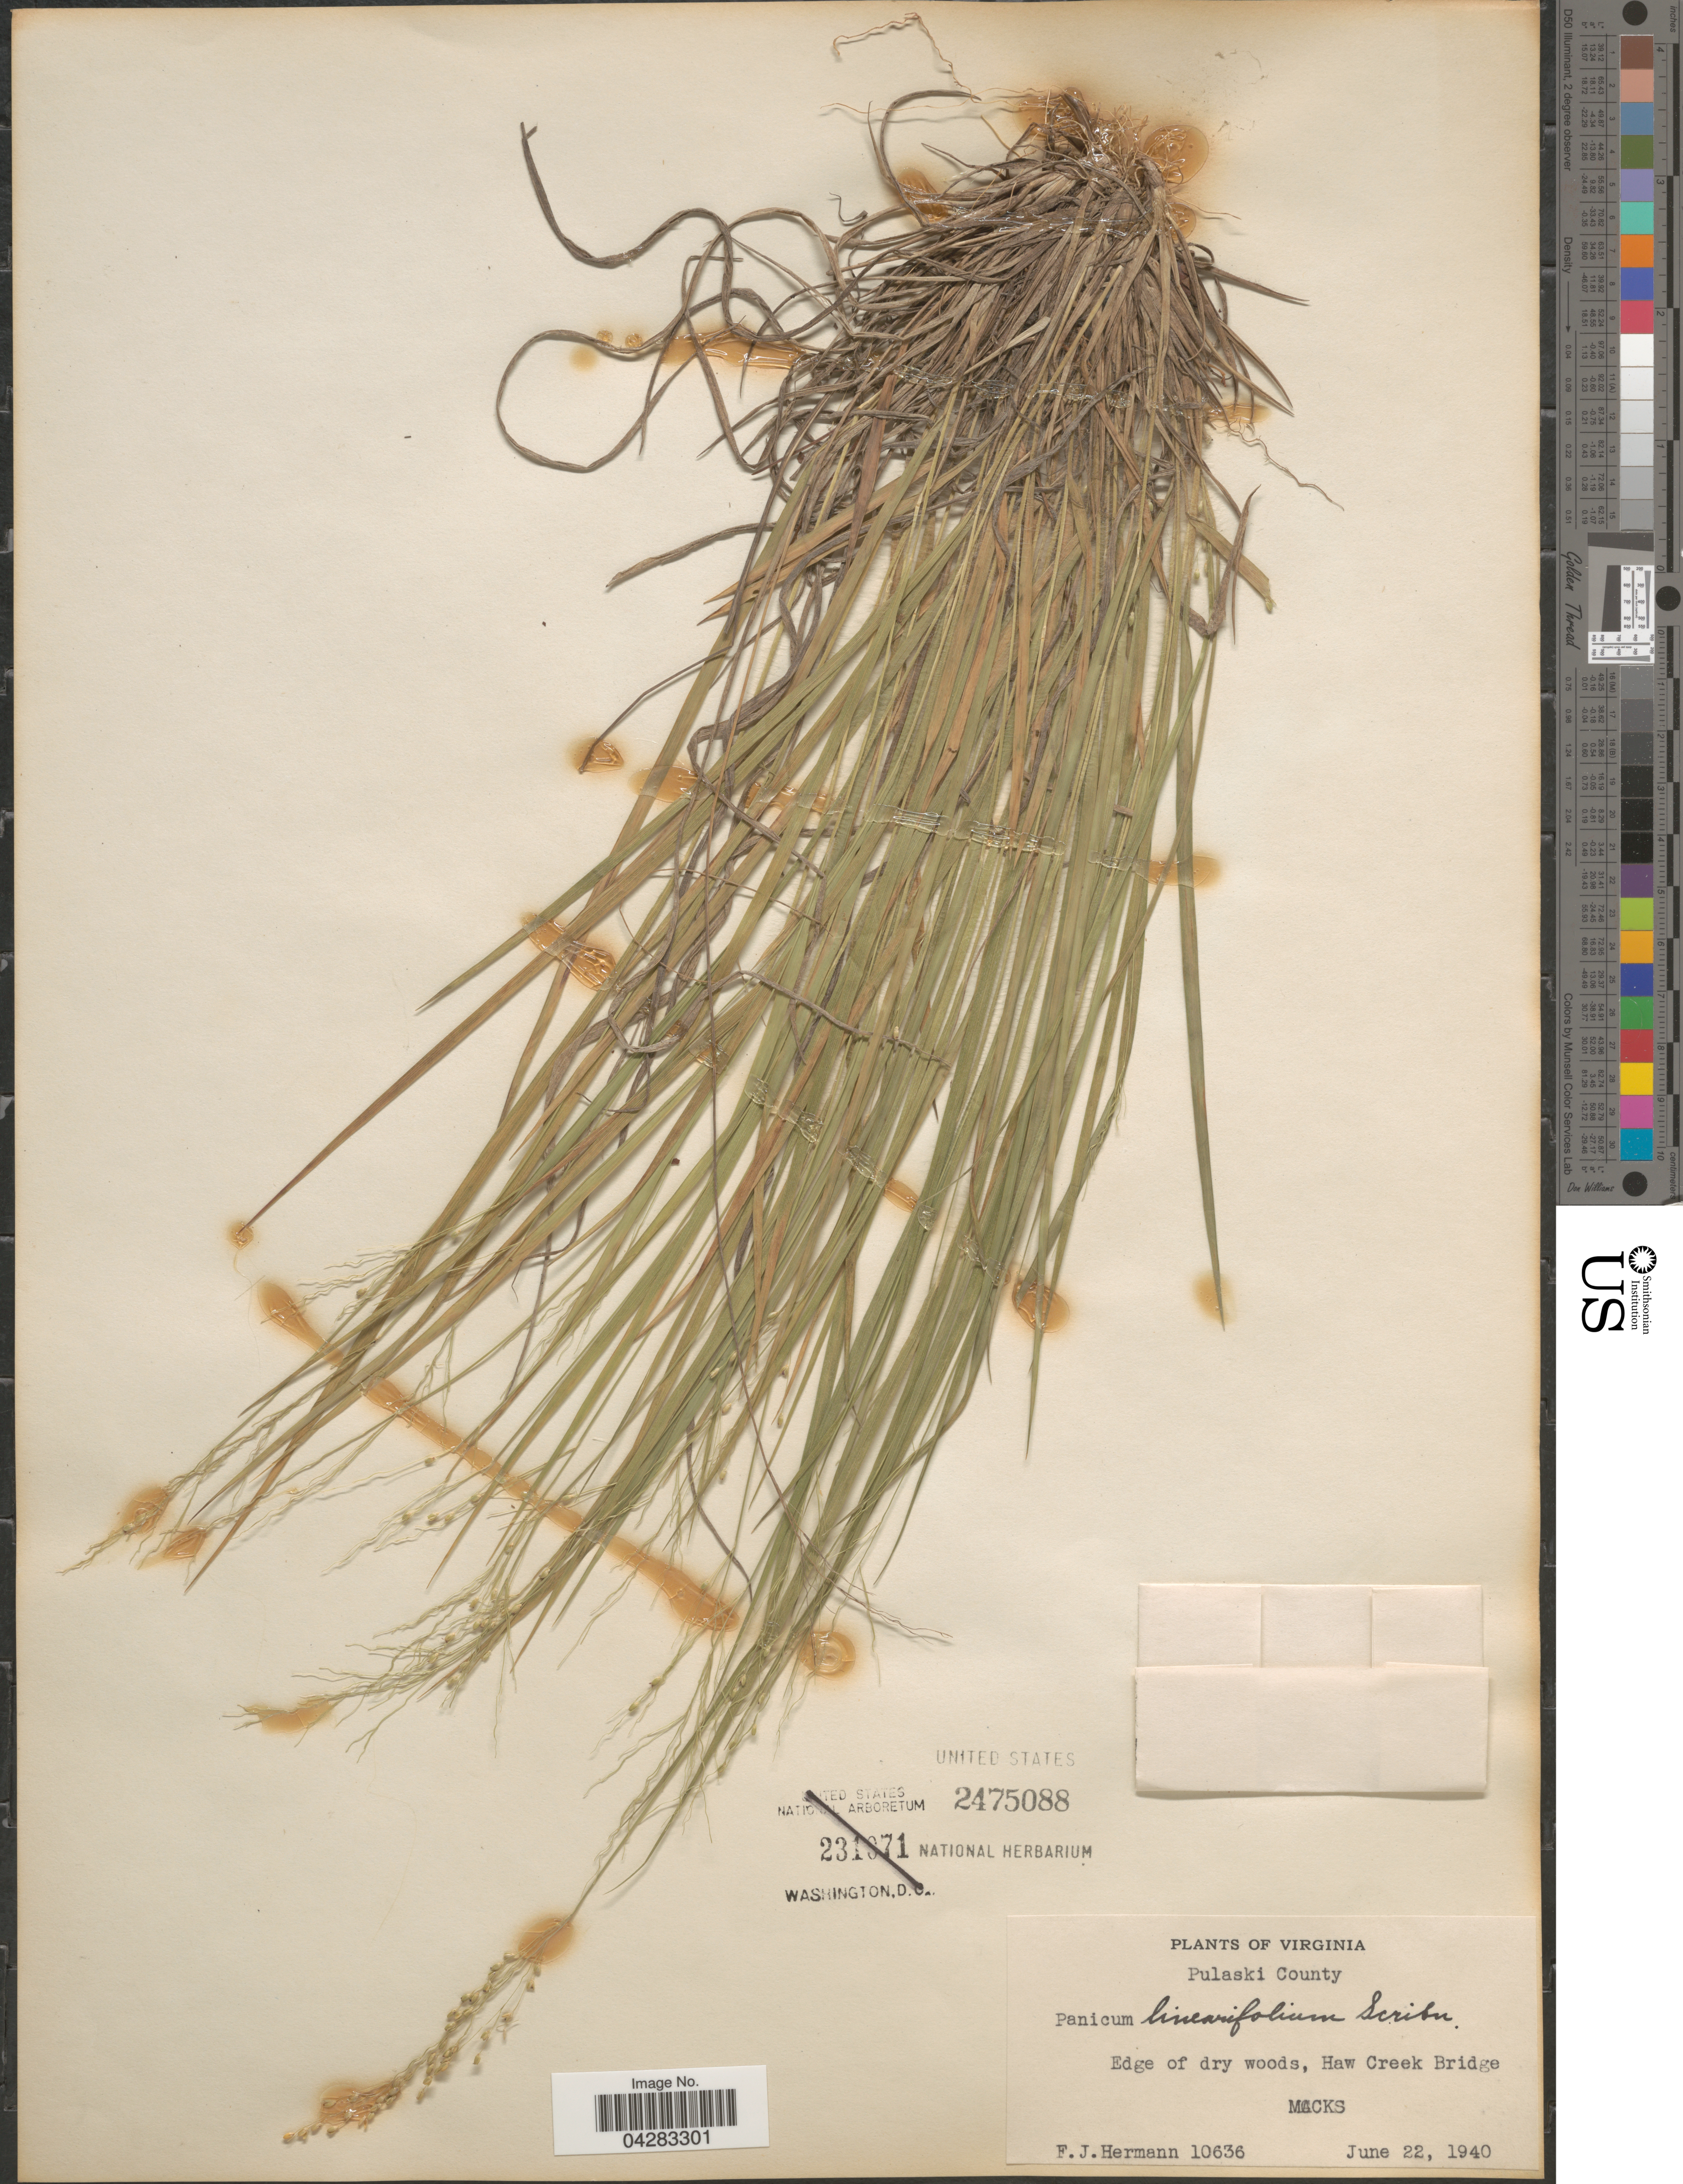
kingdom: Plantae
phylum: Tracheophyta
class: Liliopsida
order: Poales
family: Poaceae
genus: Dichanthelium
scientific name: Dichanthelium linearifolium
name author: (Scribn.) Gould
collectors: F. J. Hermann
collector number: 10636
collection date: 1940-06-22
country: United States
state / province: Virginia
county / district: Pulaski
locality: Pulaski County. Edge of dry woods, Haw Creek Bridge. Macks.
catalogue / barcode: US 2475088